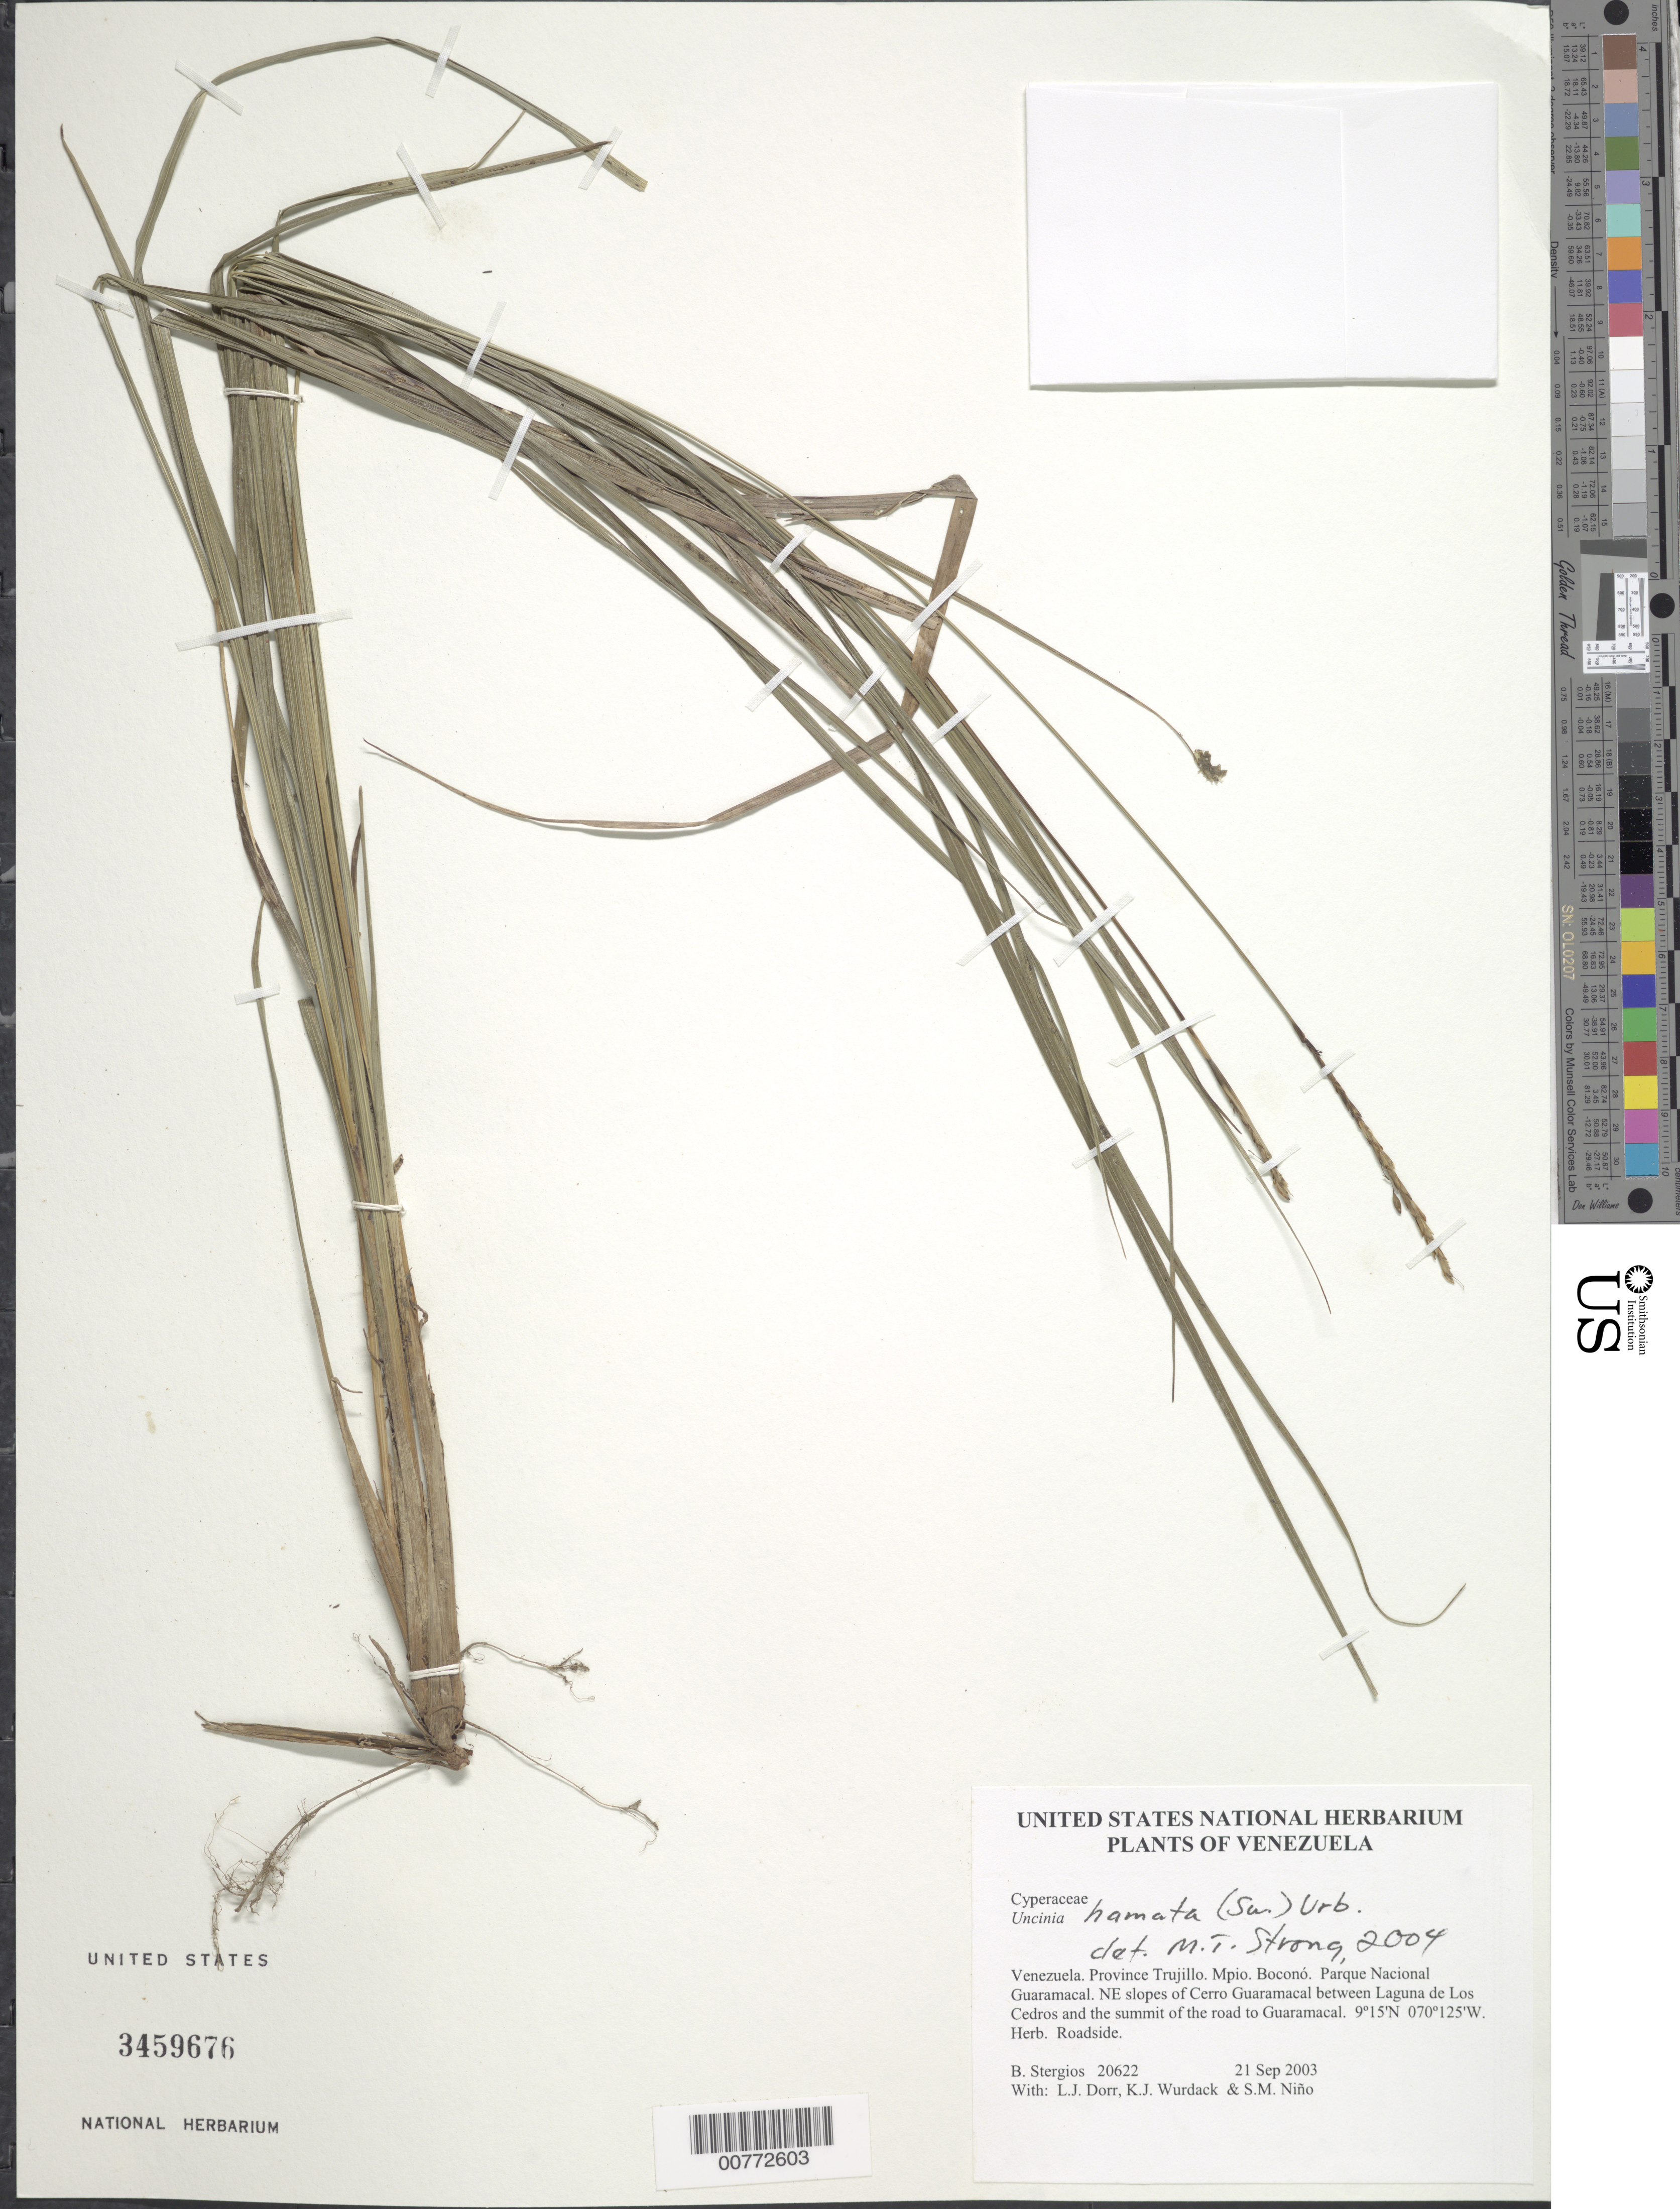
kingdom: Plantae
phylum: Tracheophyta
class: Liliopsida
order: Poales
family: Cyperaceae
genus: Carex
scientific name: Carex hamata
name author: Sw.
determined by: Strong, M. T., (US), Smithsonian Institution - National Museum of Natural History (UNITED STATES)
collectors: B. G. Stergios, L. J. Dorr, K. Wurdack & S. M. Niño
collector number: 20622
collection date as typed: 21 Sep 2003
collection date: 2003-09-21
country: Venezuela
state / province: Trujillo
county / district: Boconó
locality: Parque Nacional Guaramacal. NE slopes of Cerro Guaramacal between Laguna de Los Cedros and the summit of the road to Guaramacal.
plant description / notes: PORT, US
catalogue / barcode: US 3459676